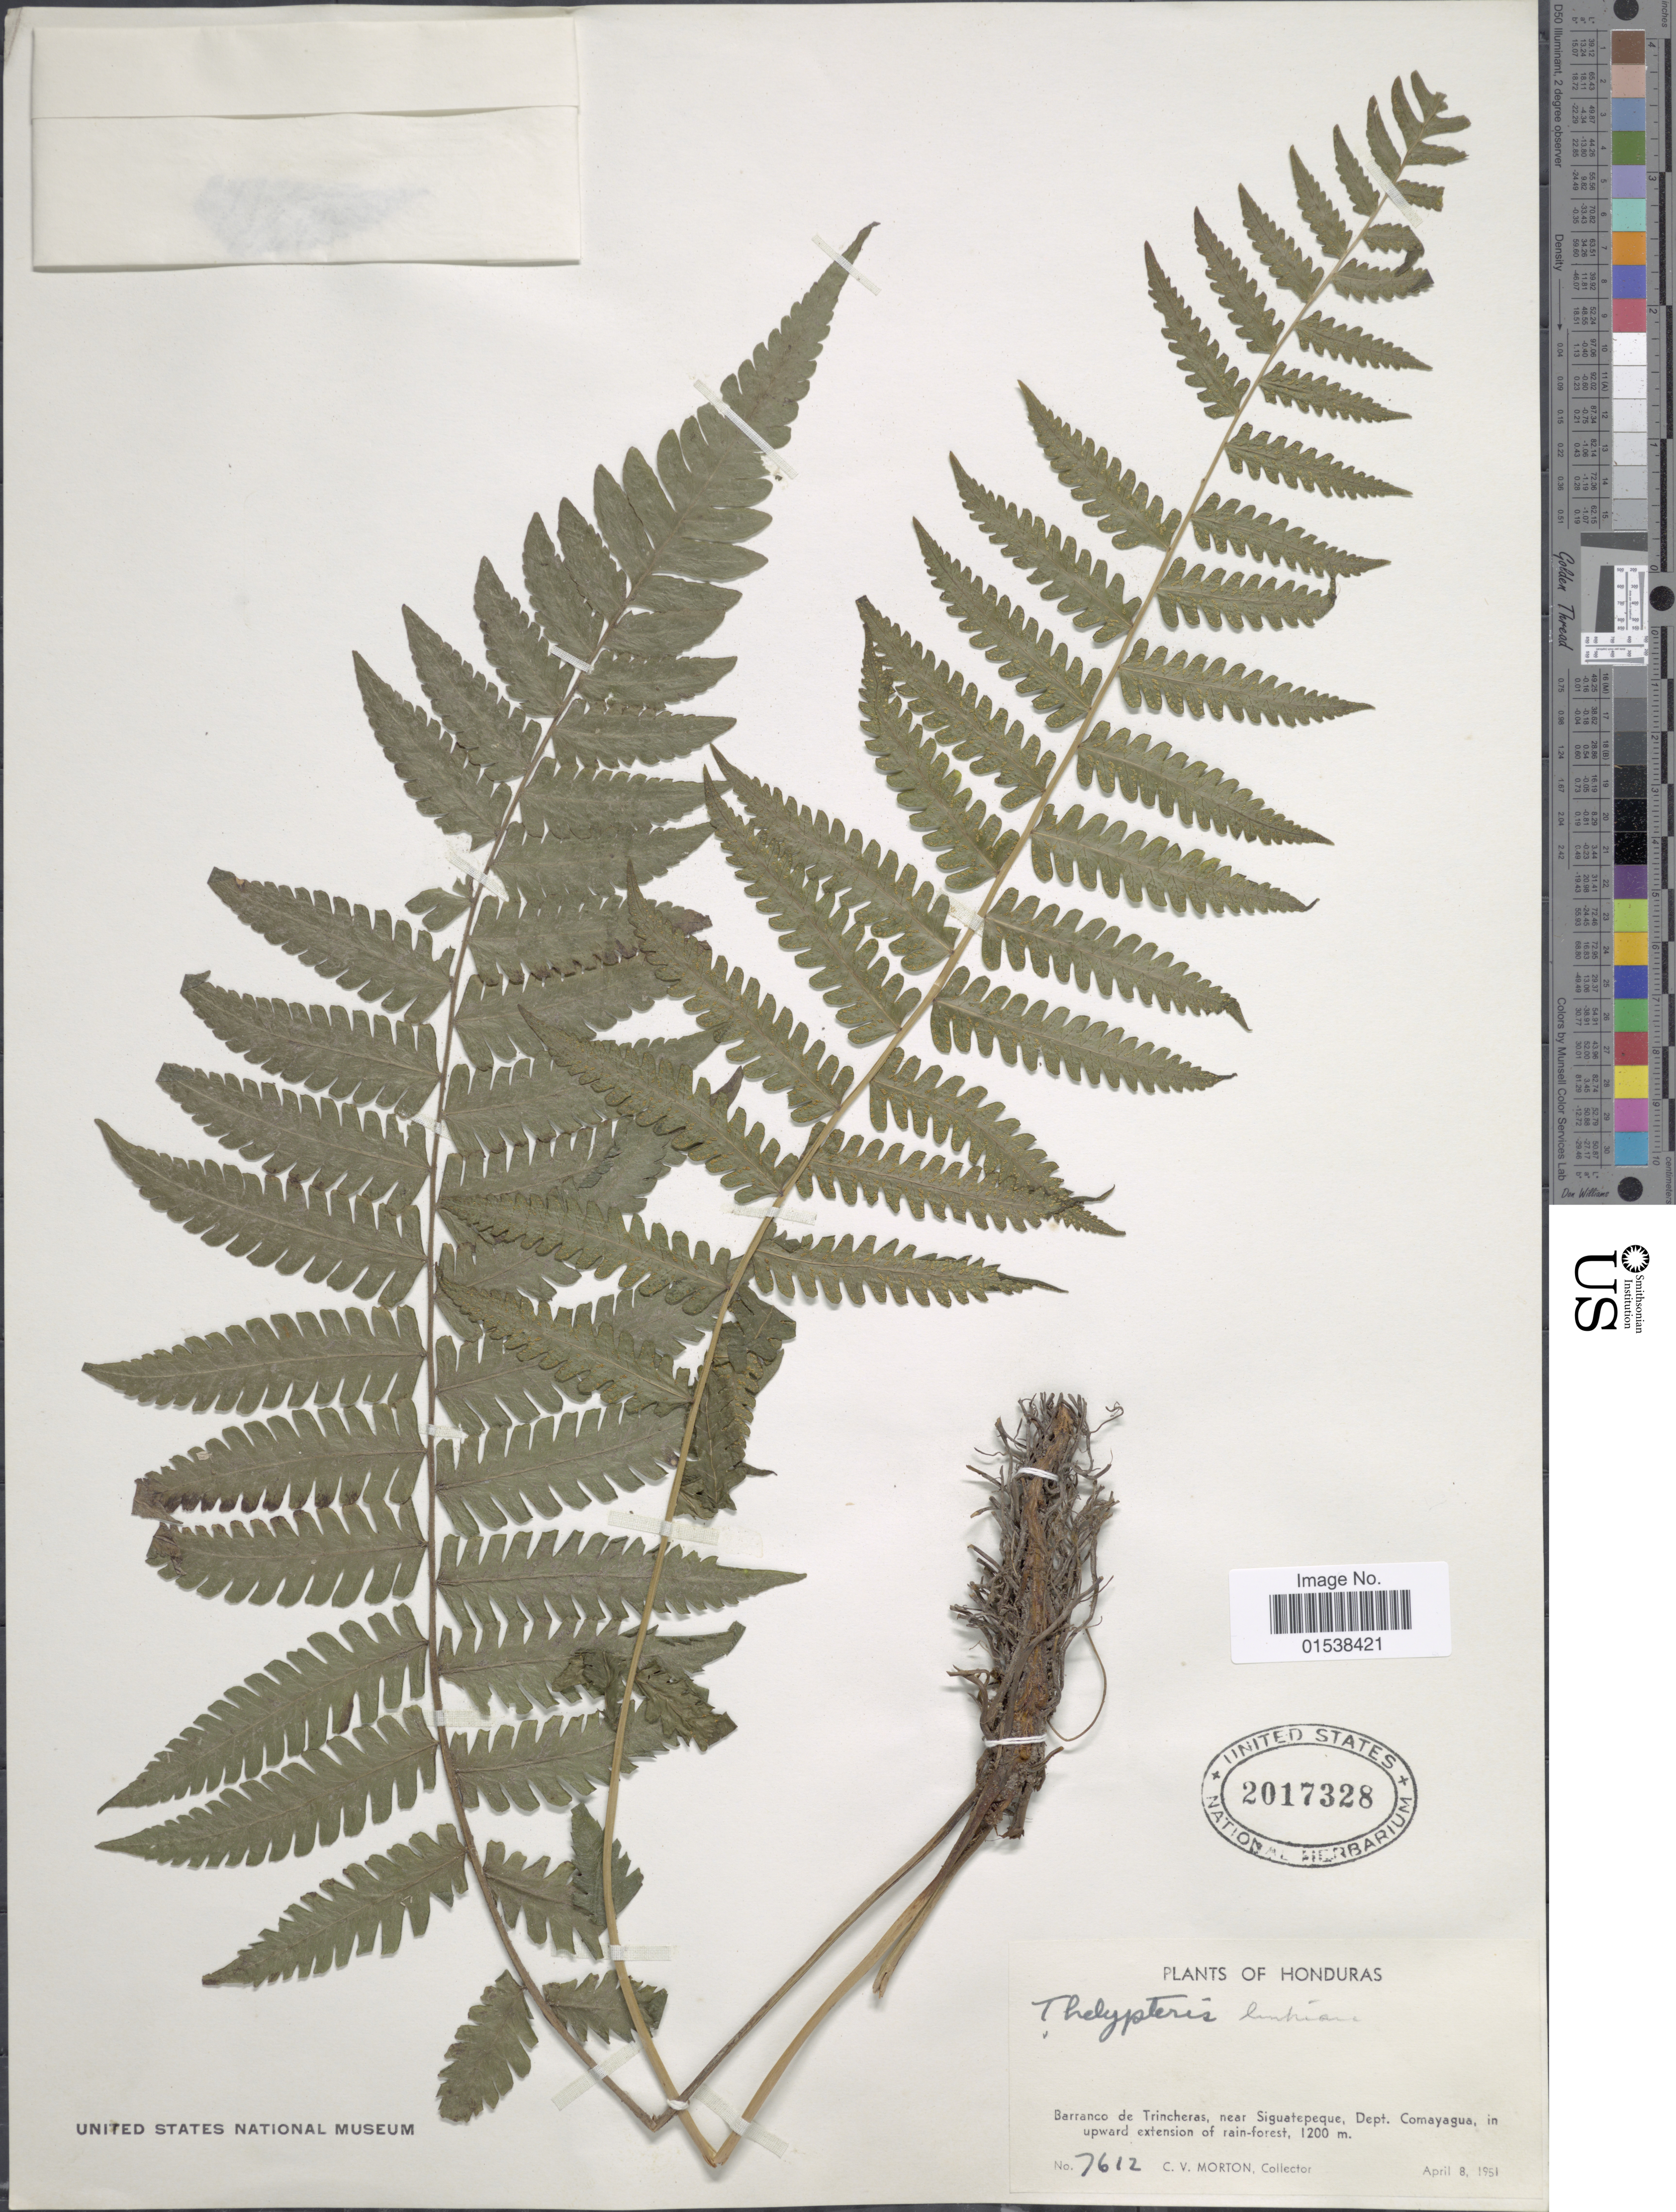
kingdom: Plantae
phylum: Tracheophyta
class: Polypodiopsida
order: Polypodiales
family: Thelypteridaceae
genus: Amauropelta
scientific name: Amauropelta linkiana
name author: (C. Presl) Pic. Serm.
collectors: C. V. Morton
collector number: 7612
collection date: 1951-04-08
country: Honduras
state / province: Comayagua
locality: Barranco de Trincheras, near Siguatepeque, Dept. Comayagua, in upward extension of rain-forest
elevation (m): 1200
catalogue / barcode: US 2017328